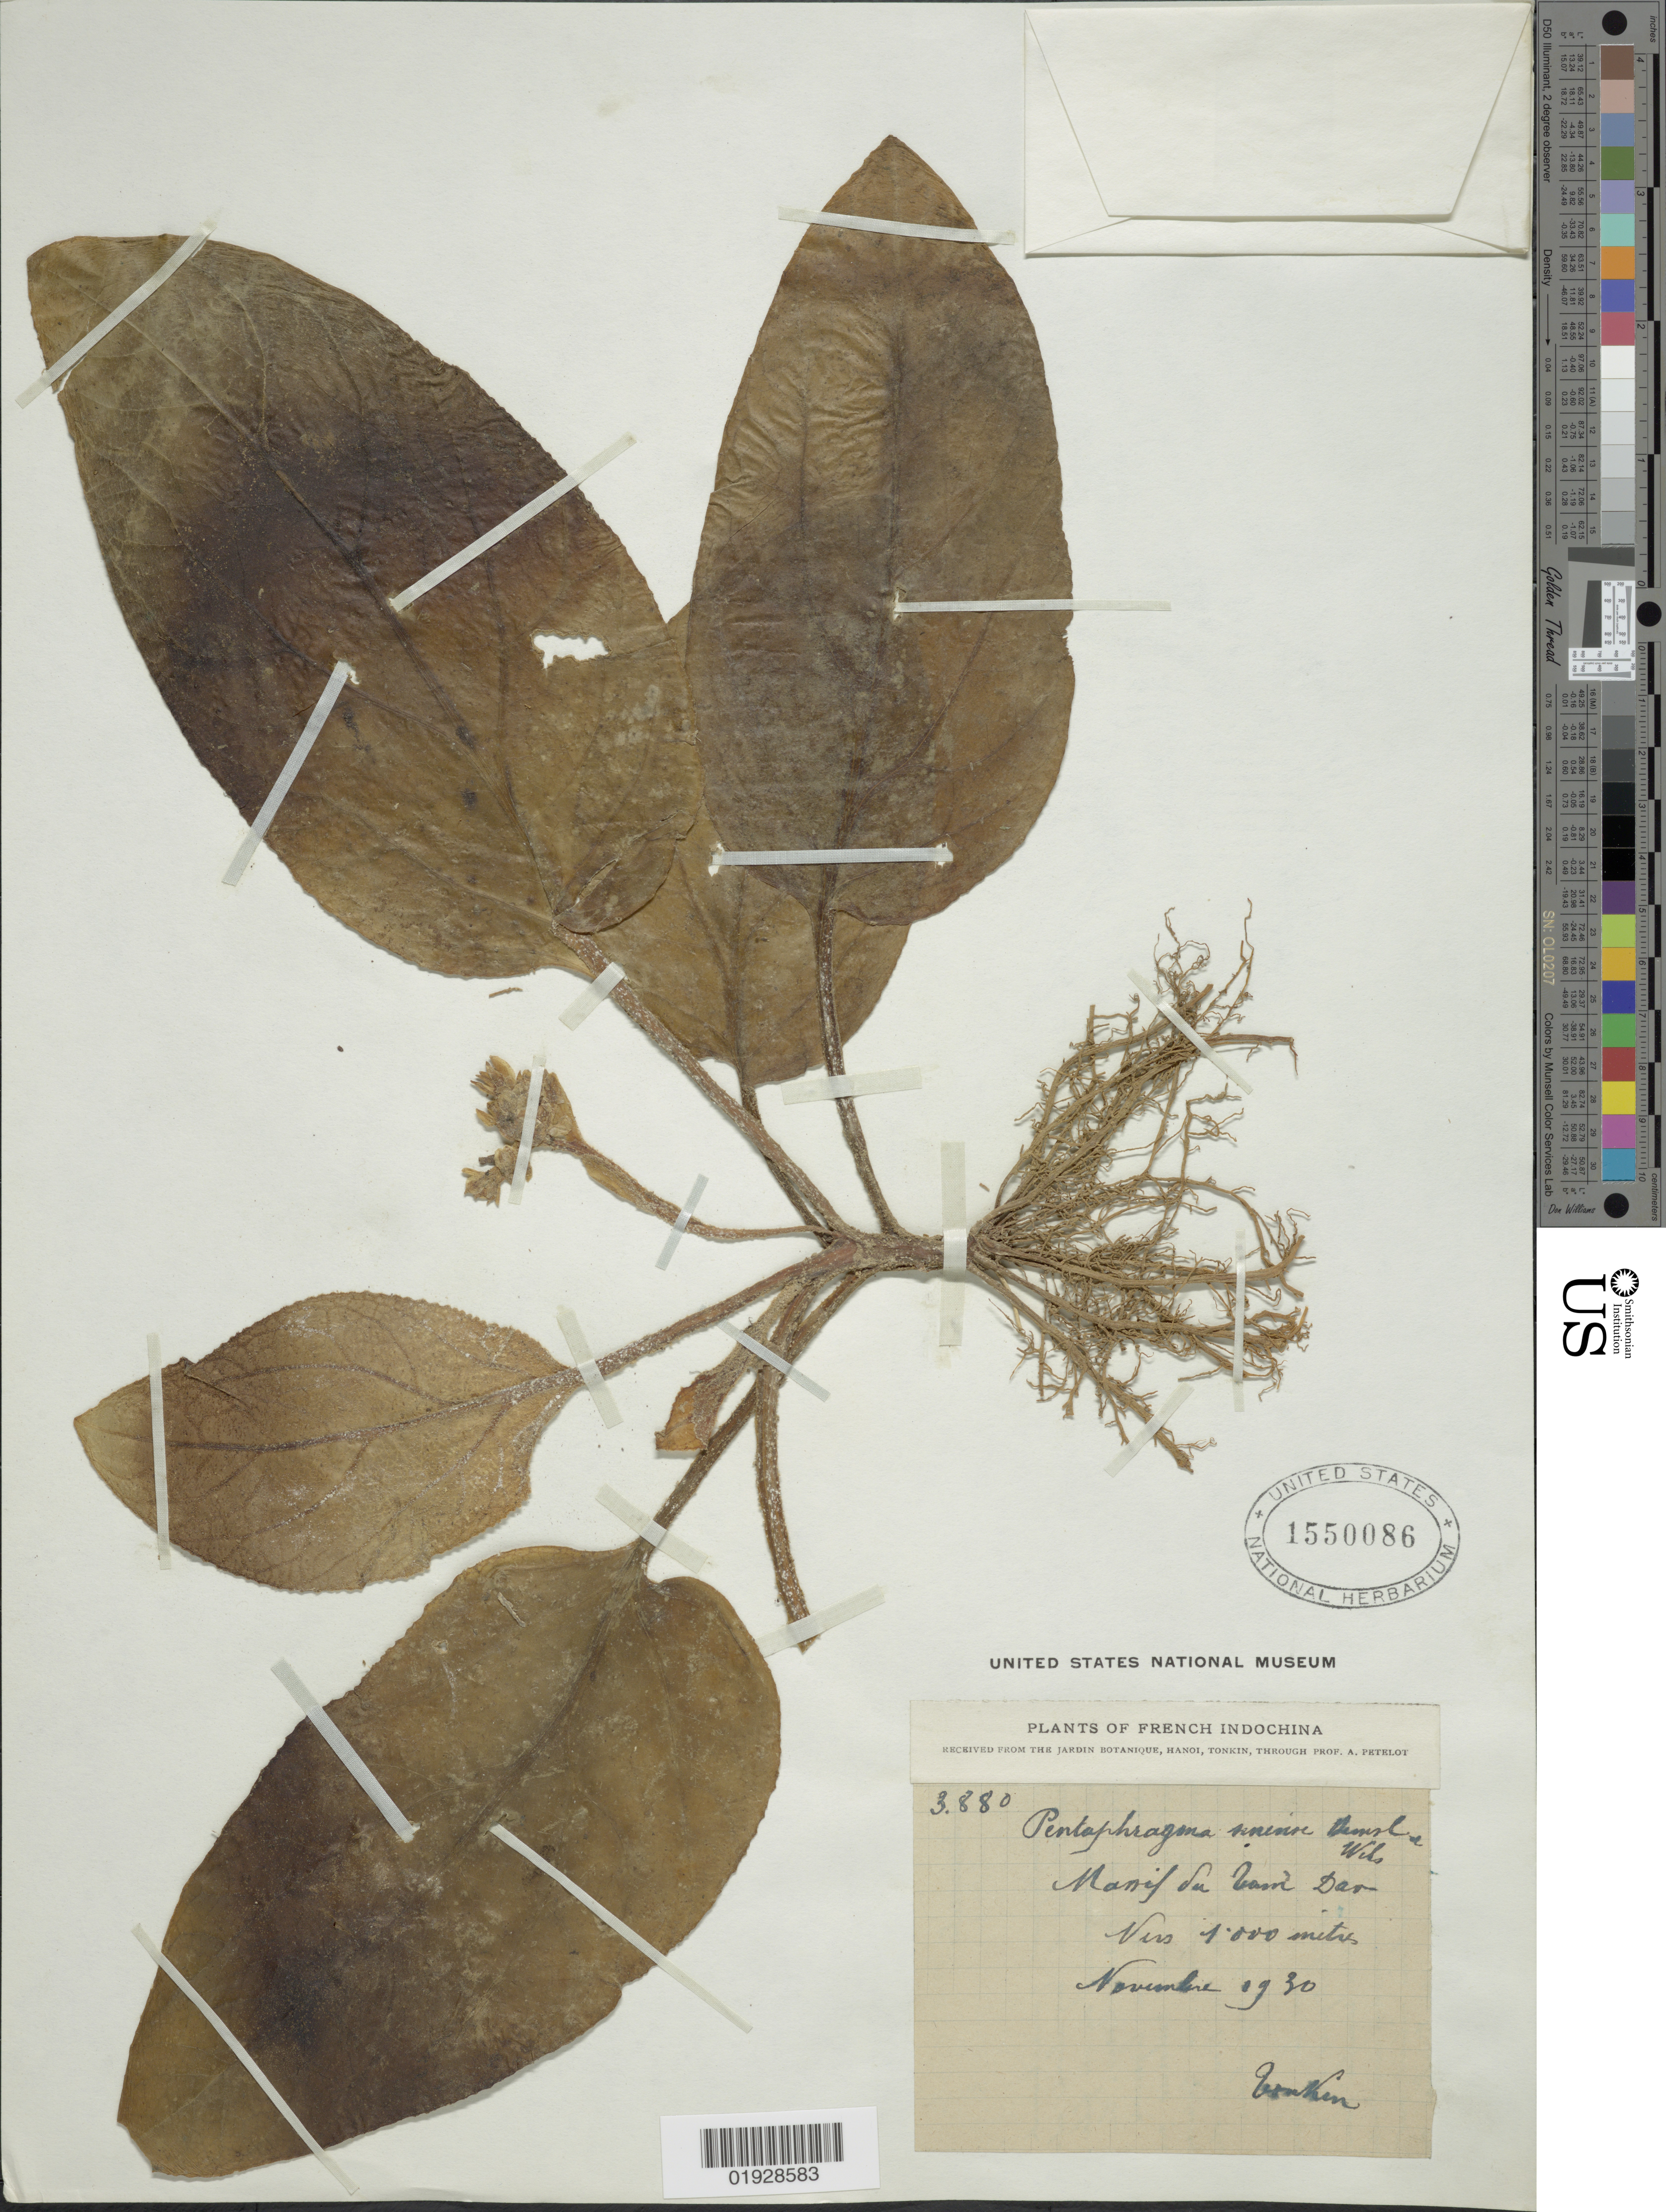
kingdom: Plantae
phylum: Tracheophyta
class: Magnoliopsida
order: Asterales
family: Pentaphragmataceae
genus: Pentaphragma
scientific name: Pentaphragma sinense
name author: Hemsl. & E.H. Wilson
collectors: A. Petelot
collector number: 3880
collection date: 1930-11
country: Vietnam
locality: Tonkin. French Indochina. Massif du Tam Dao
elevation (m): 1000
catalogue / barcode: US 1550086